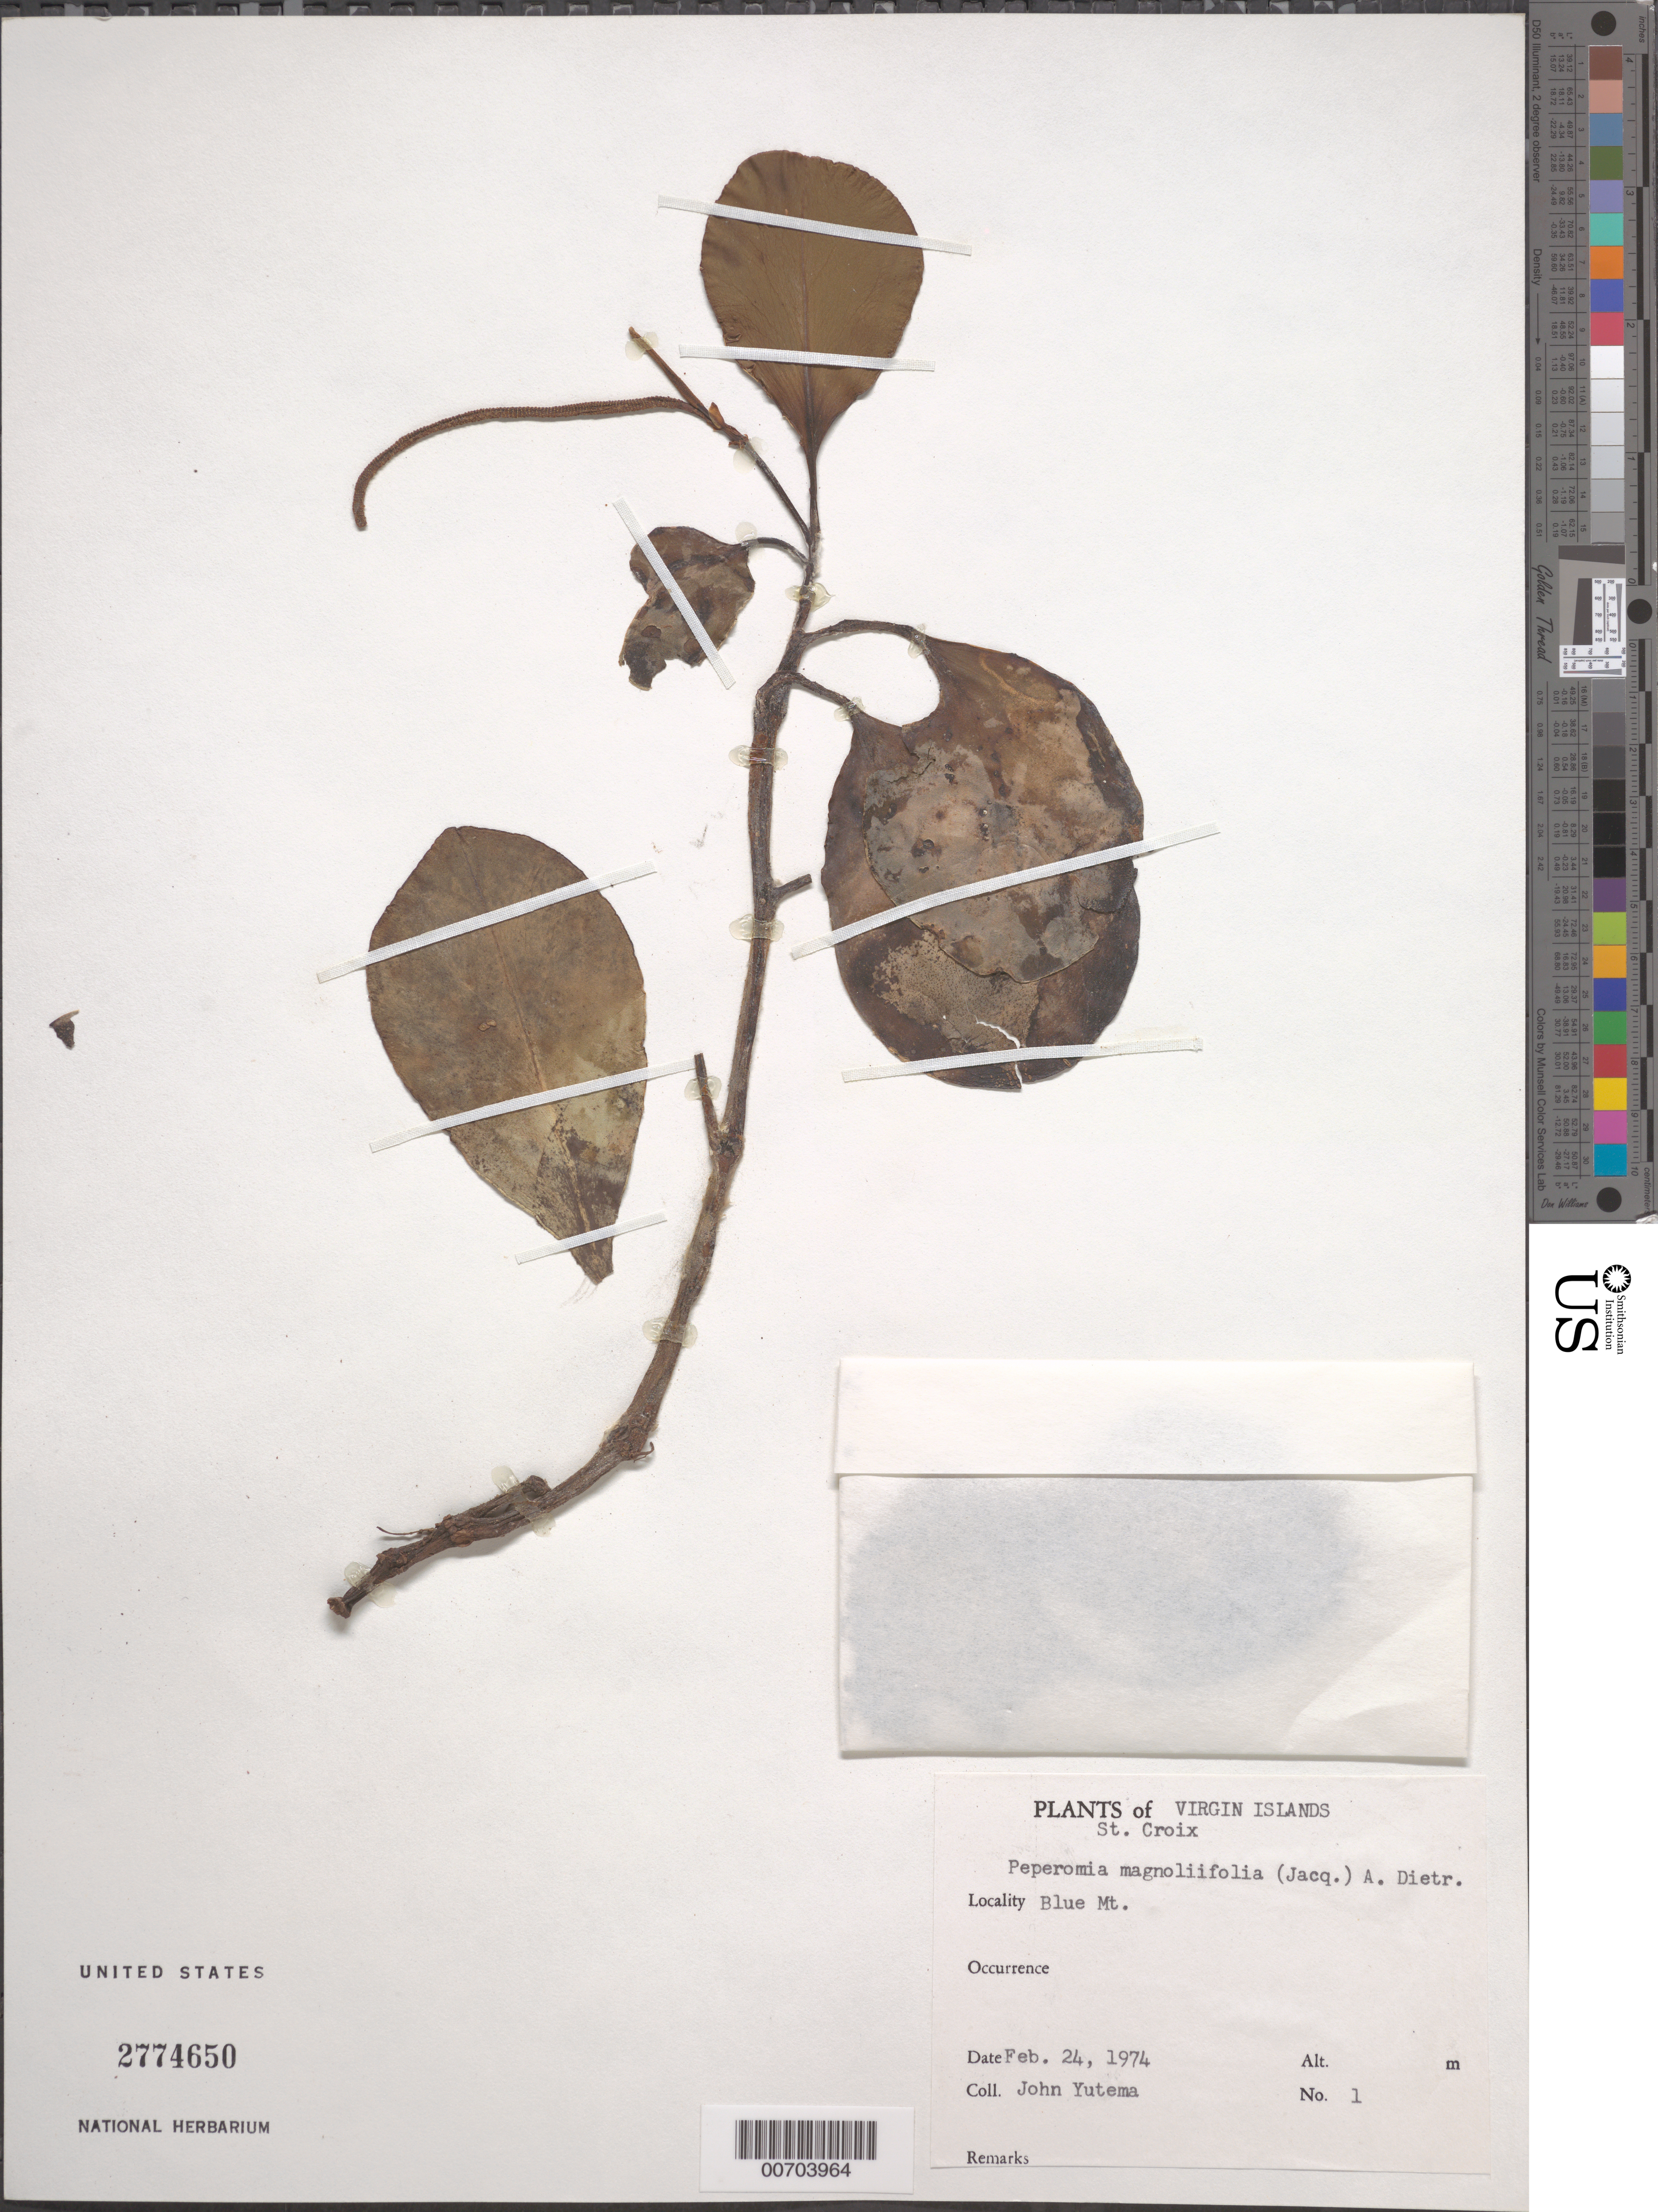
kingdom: Plantae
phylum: Tracheophyta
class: Magnoliopsida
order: Piperales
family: Piperaceae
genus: Peperomia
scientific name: Peperomia magnoliifolia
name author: (Jacq.) A. Dietr.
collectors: J. Yutema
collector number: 1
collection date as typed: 24 Feb 1974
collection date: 1974-02-24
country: U.S. Virgin Islands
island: St. Croix Island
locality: Blue Mtn.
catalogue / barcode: US 2774650